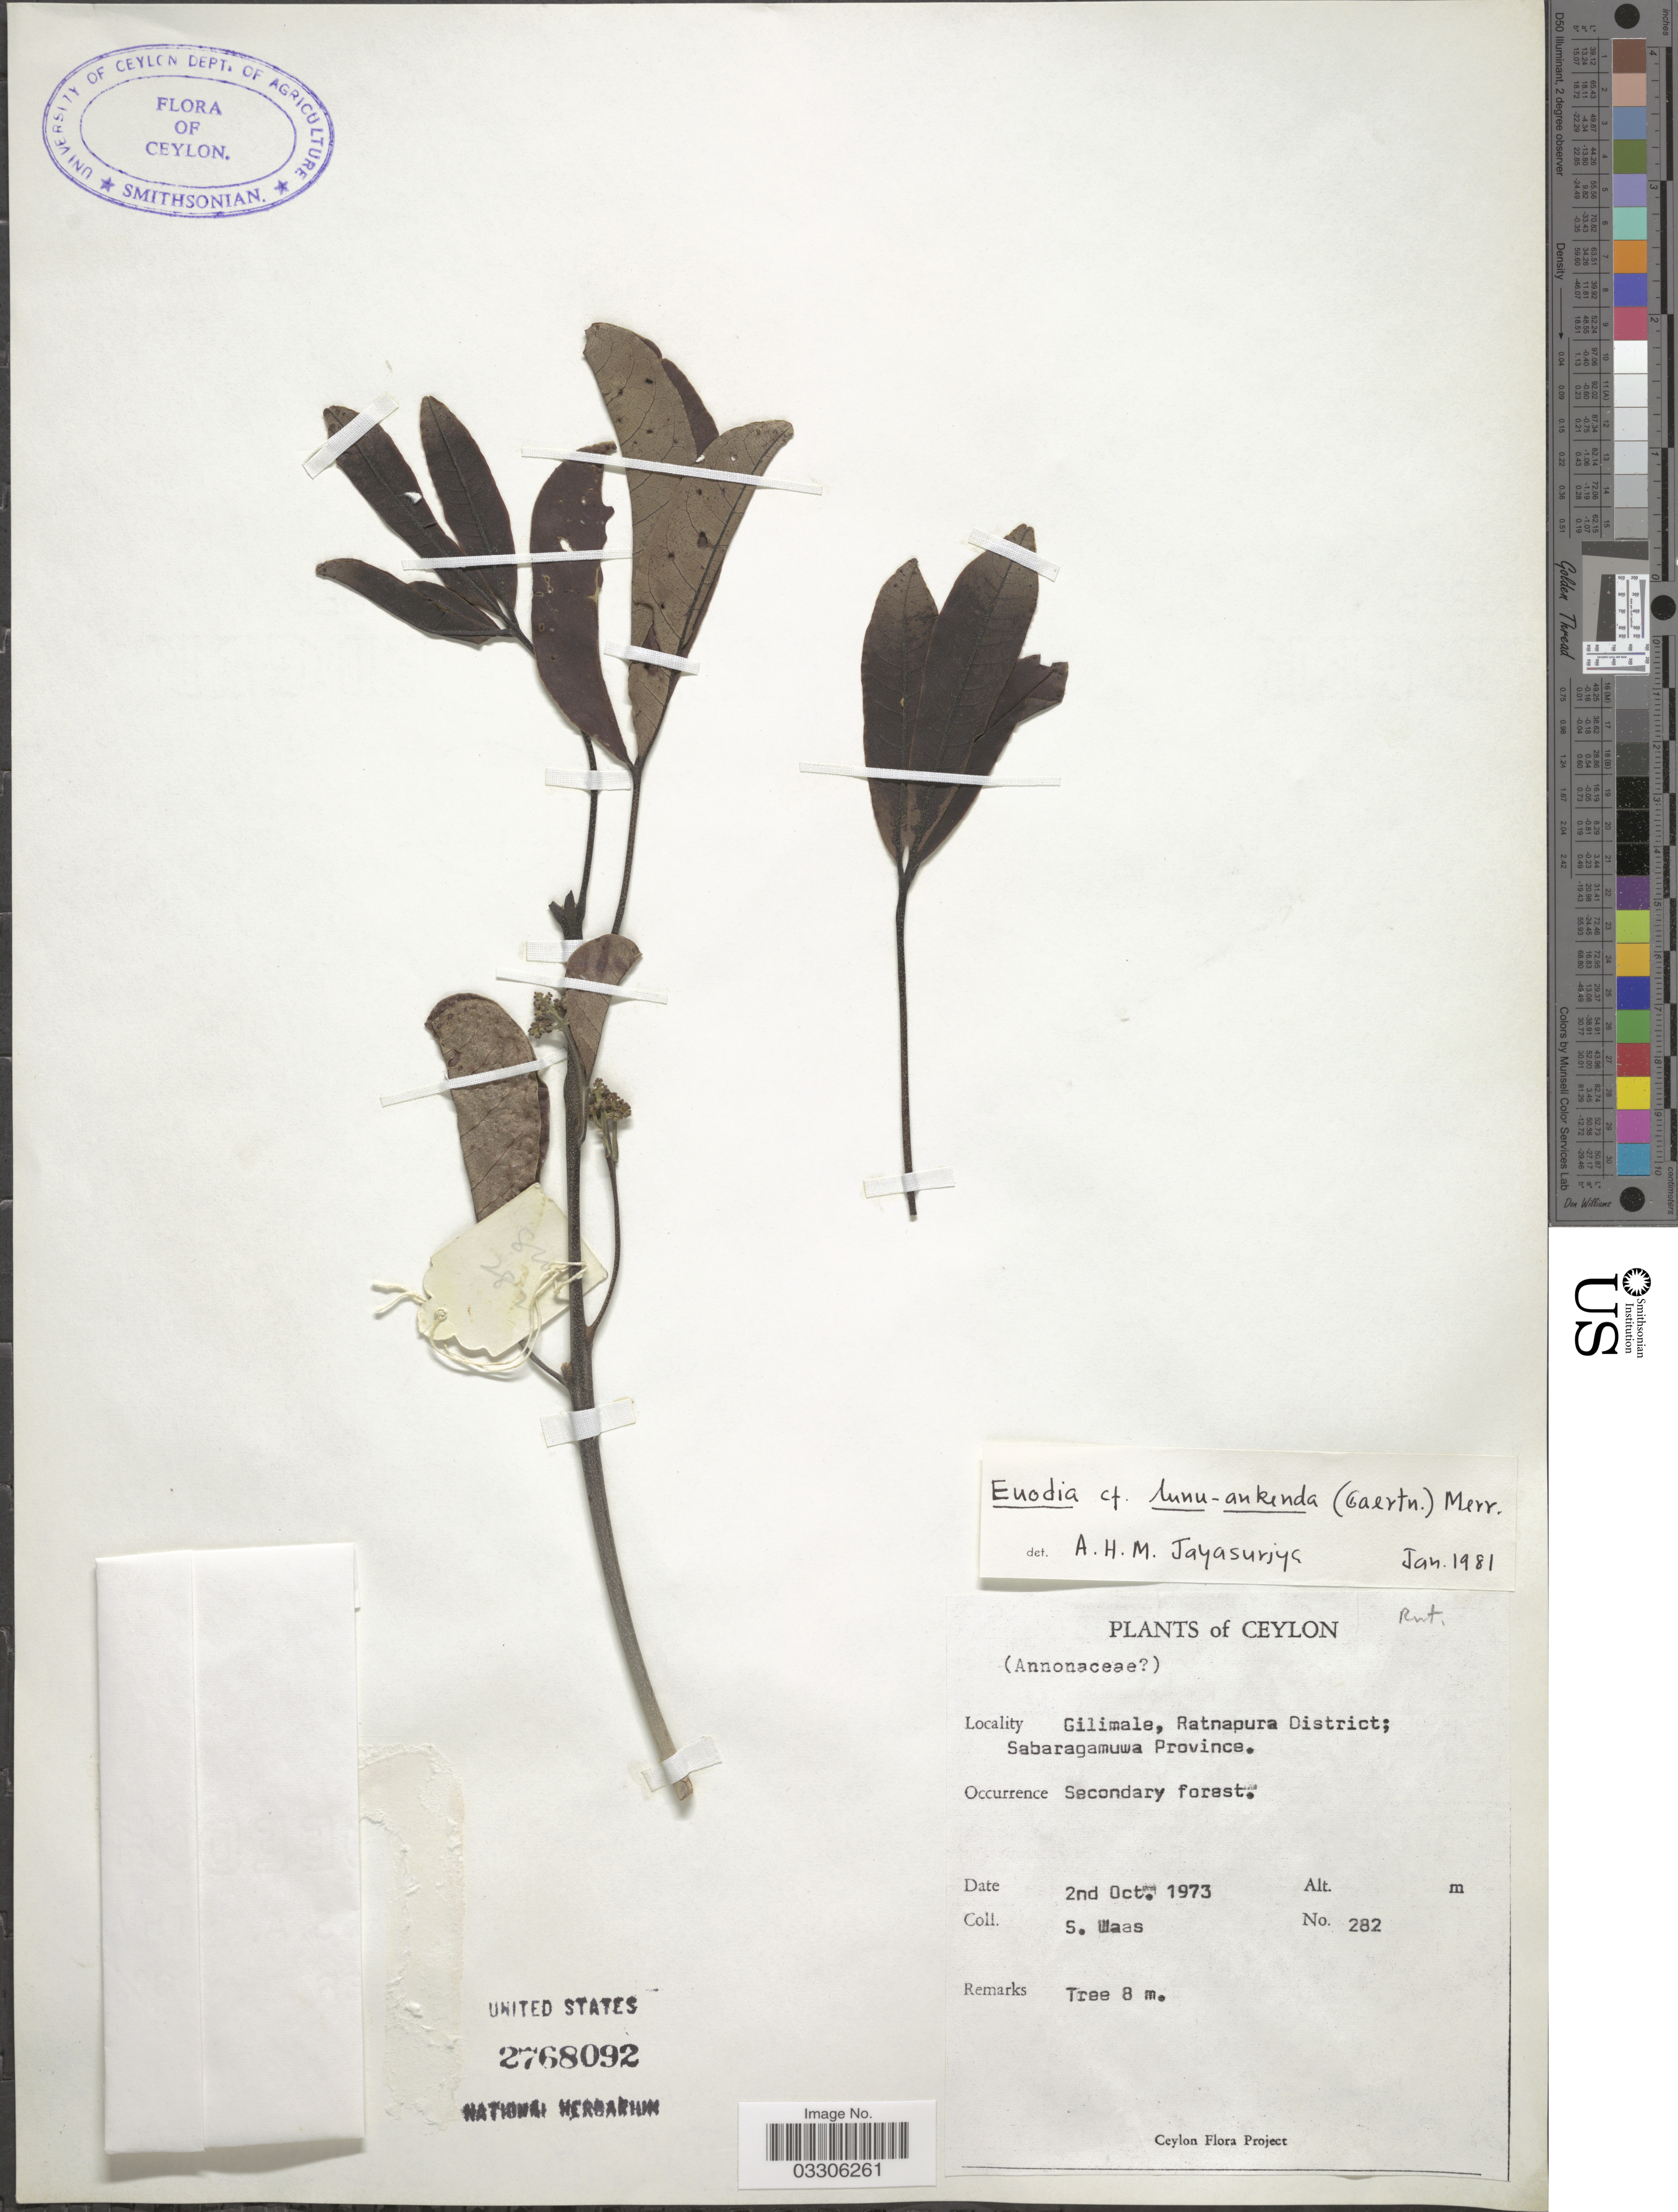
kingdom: Plantae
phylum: Tracheophyta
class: Magnoliopsida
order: Sapindales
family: Rutaceae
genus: Melicope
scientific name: Melicope lunu-ankenda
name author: (Gaertn.) T.G. Hartley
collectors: S. Waas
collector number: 282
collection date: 1973-10-02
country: Sri Lanka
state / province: Sabaragamuwa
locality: Ceylon. Gilimale, Ratnapura District.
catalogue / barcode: US 2768092